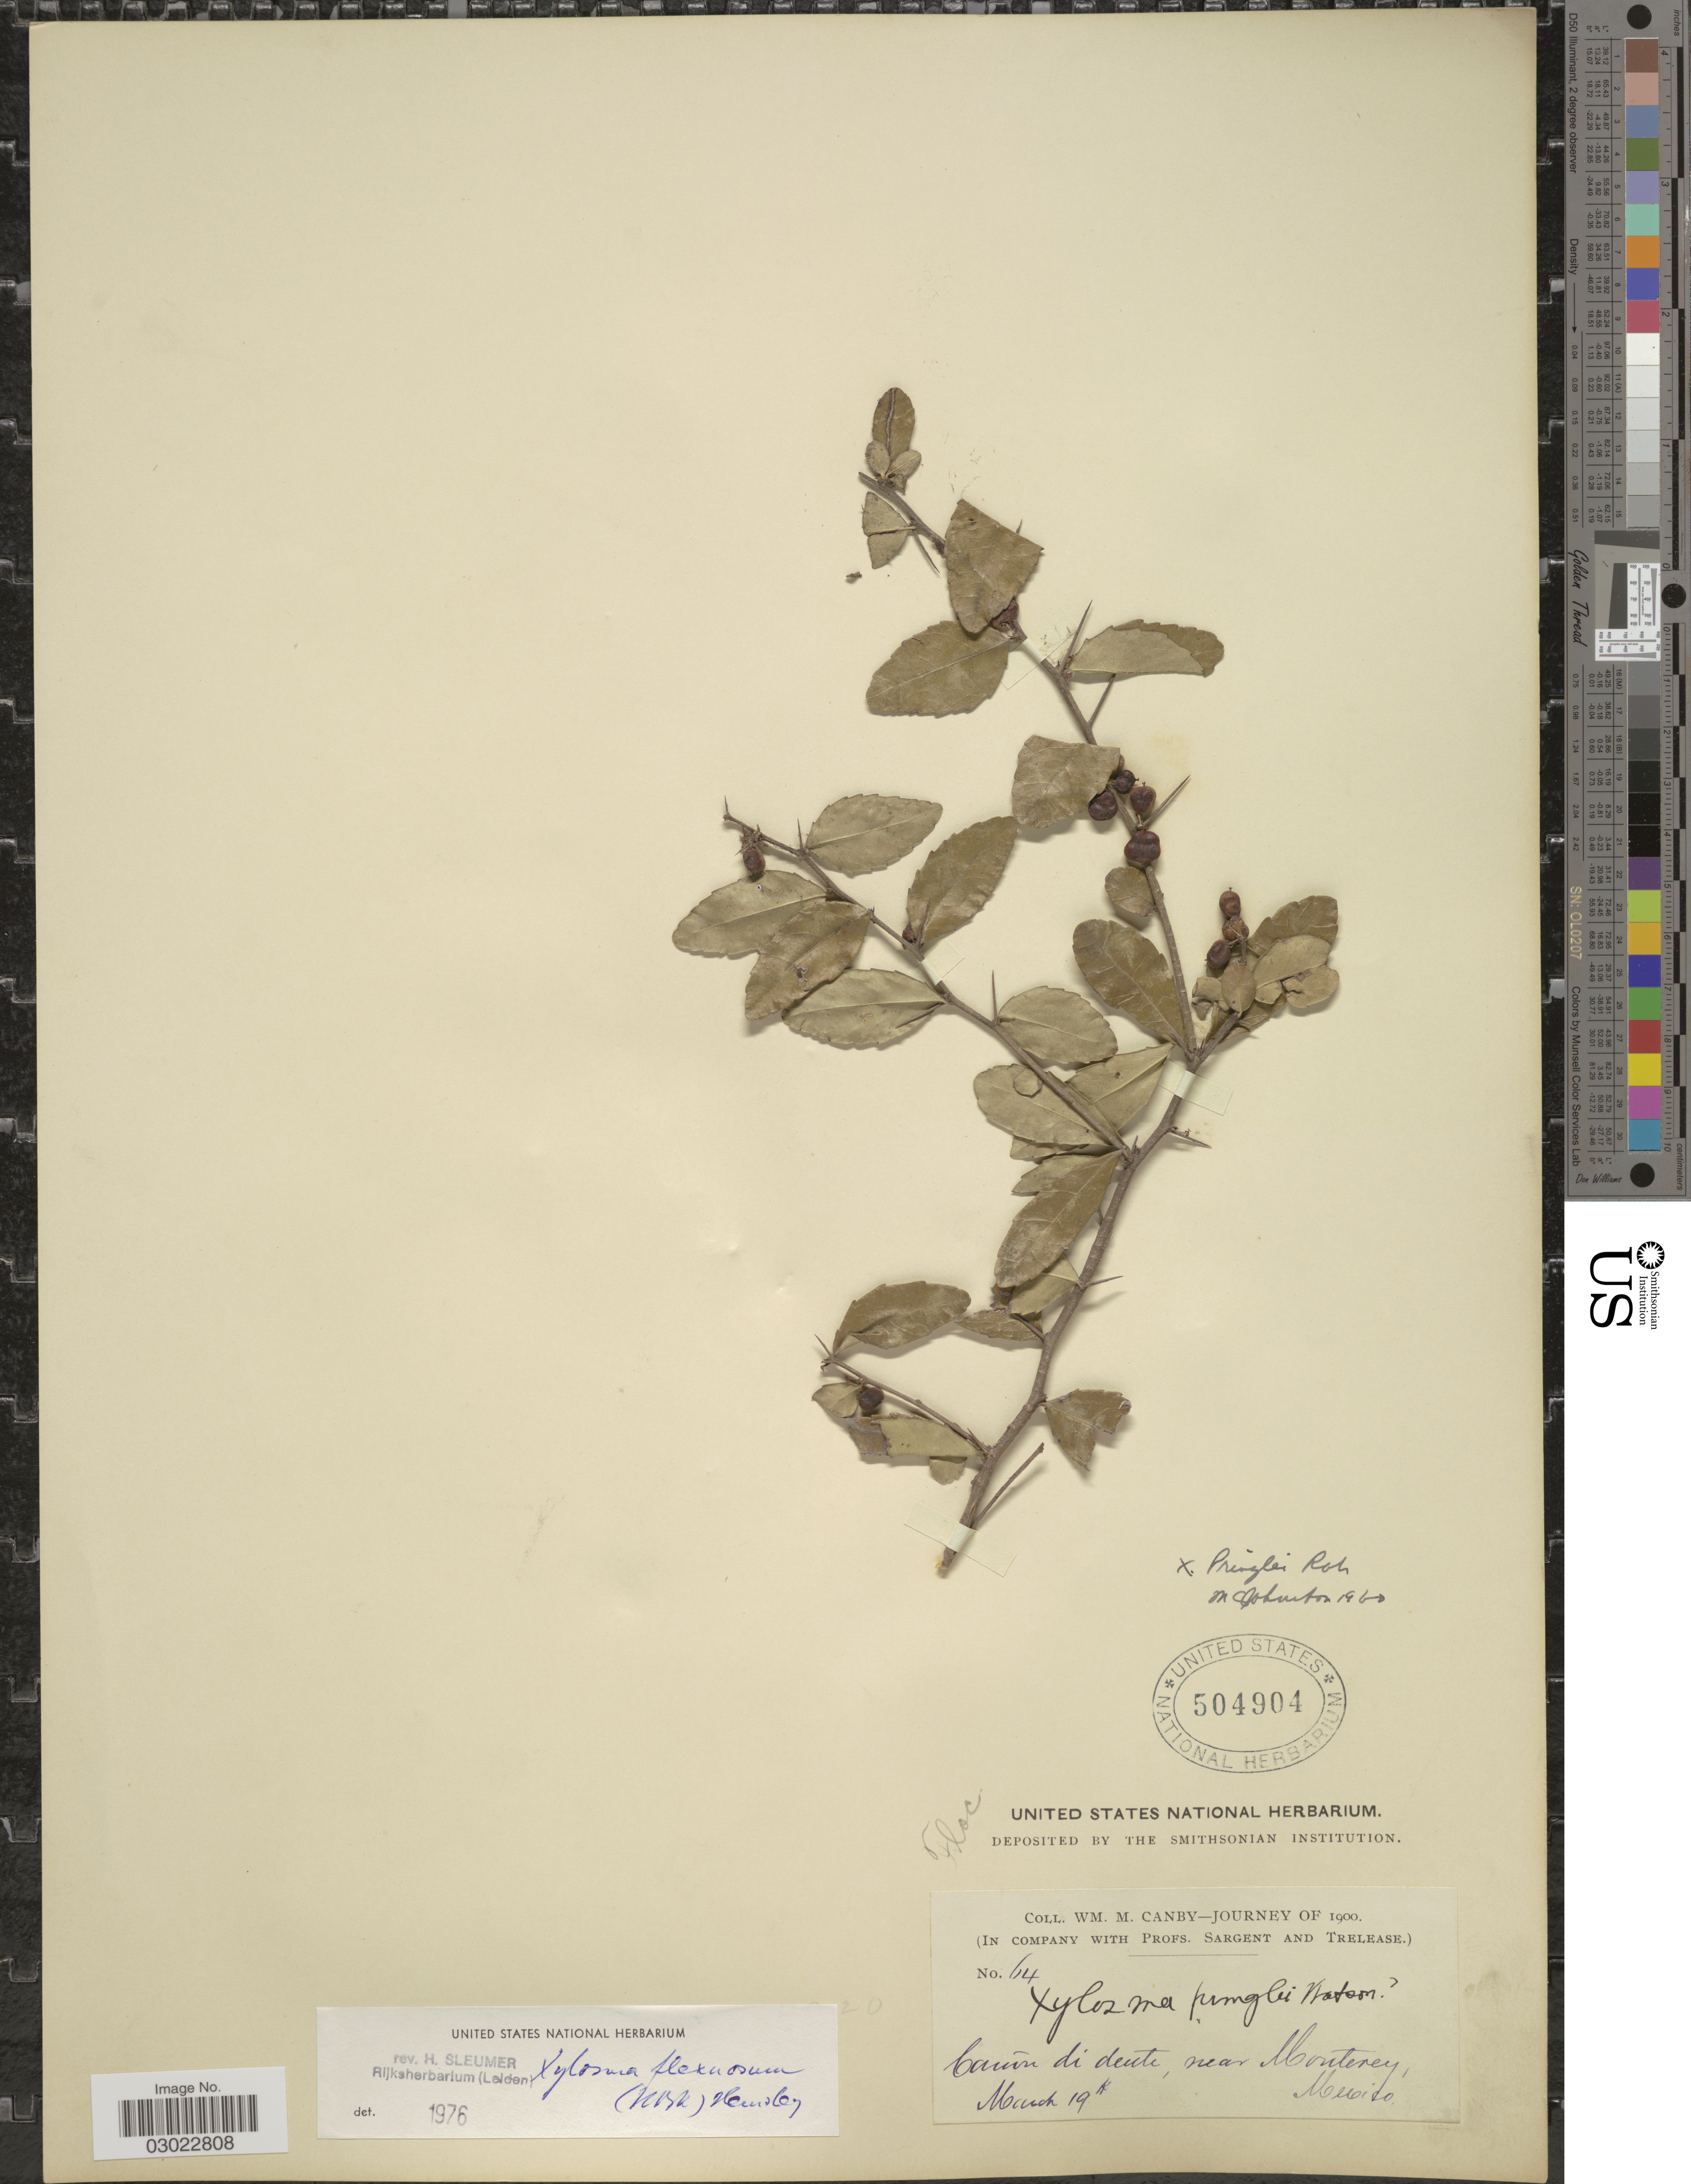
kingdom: Plantae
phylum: Tracheophyta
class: Magnoliopsida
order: Malpighiales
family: Salicaceae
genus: Xylosma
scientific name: Xylosma flexuosa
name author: (Kunth) Hemsl.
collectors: W. M. Canby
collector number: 64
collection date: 1900-03-19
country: Mexico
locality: Cañon di dente, near Monterey.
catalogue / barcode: US 504904